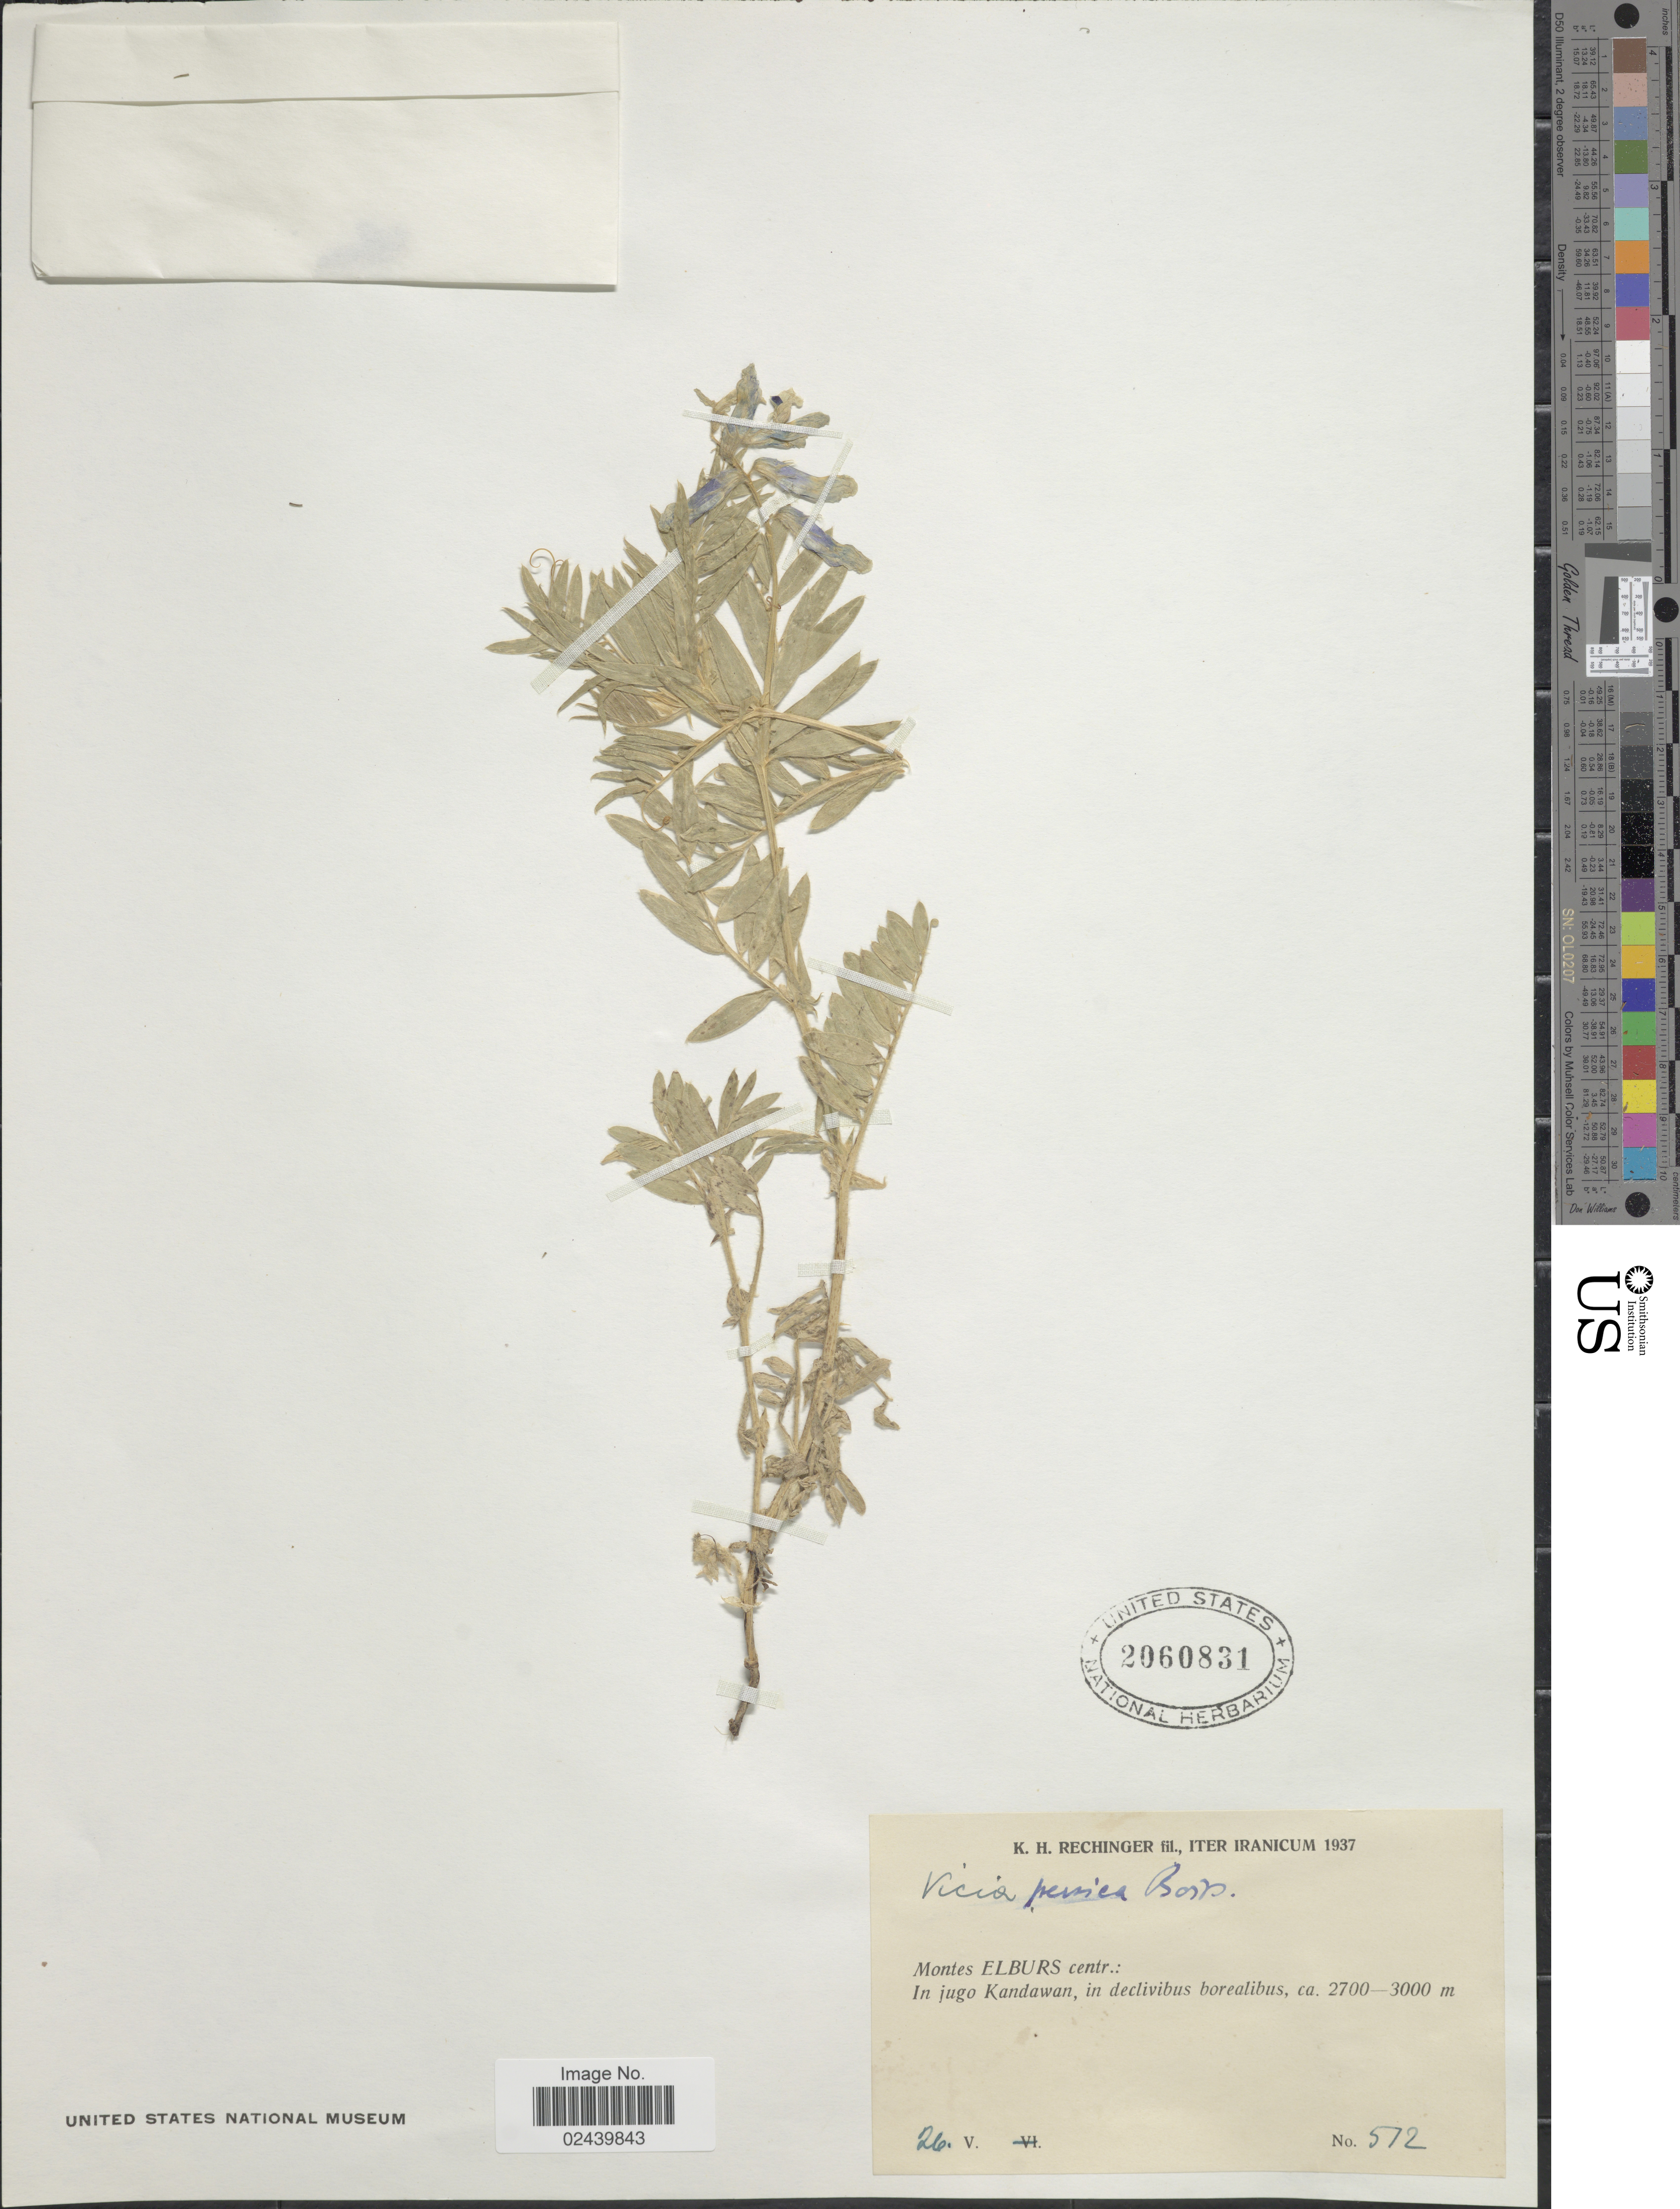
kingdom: Plantae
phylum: Tracheophyta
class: Magnoliopsida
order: Fabales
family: Fabaceae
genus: Vicia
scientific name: Vicia persica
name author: Boiss.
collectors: K. H. Rechinger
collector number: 572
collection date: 1937-05-26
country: Iran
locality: Montes Elburs centr.: in jugo Kandawan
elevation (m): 2700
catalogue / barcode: US 2060831